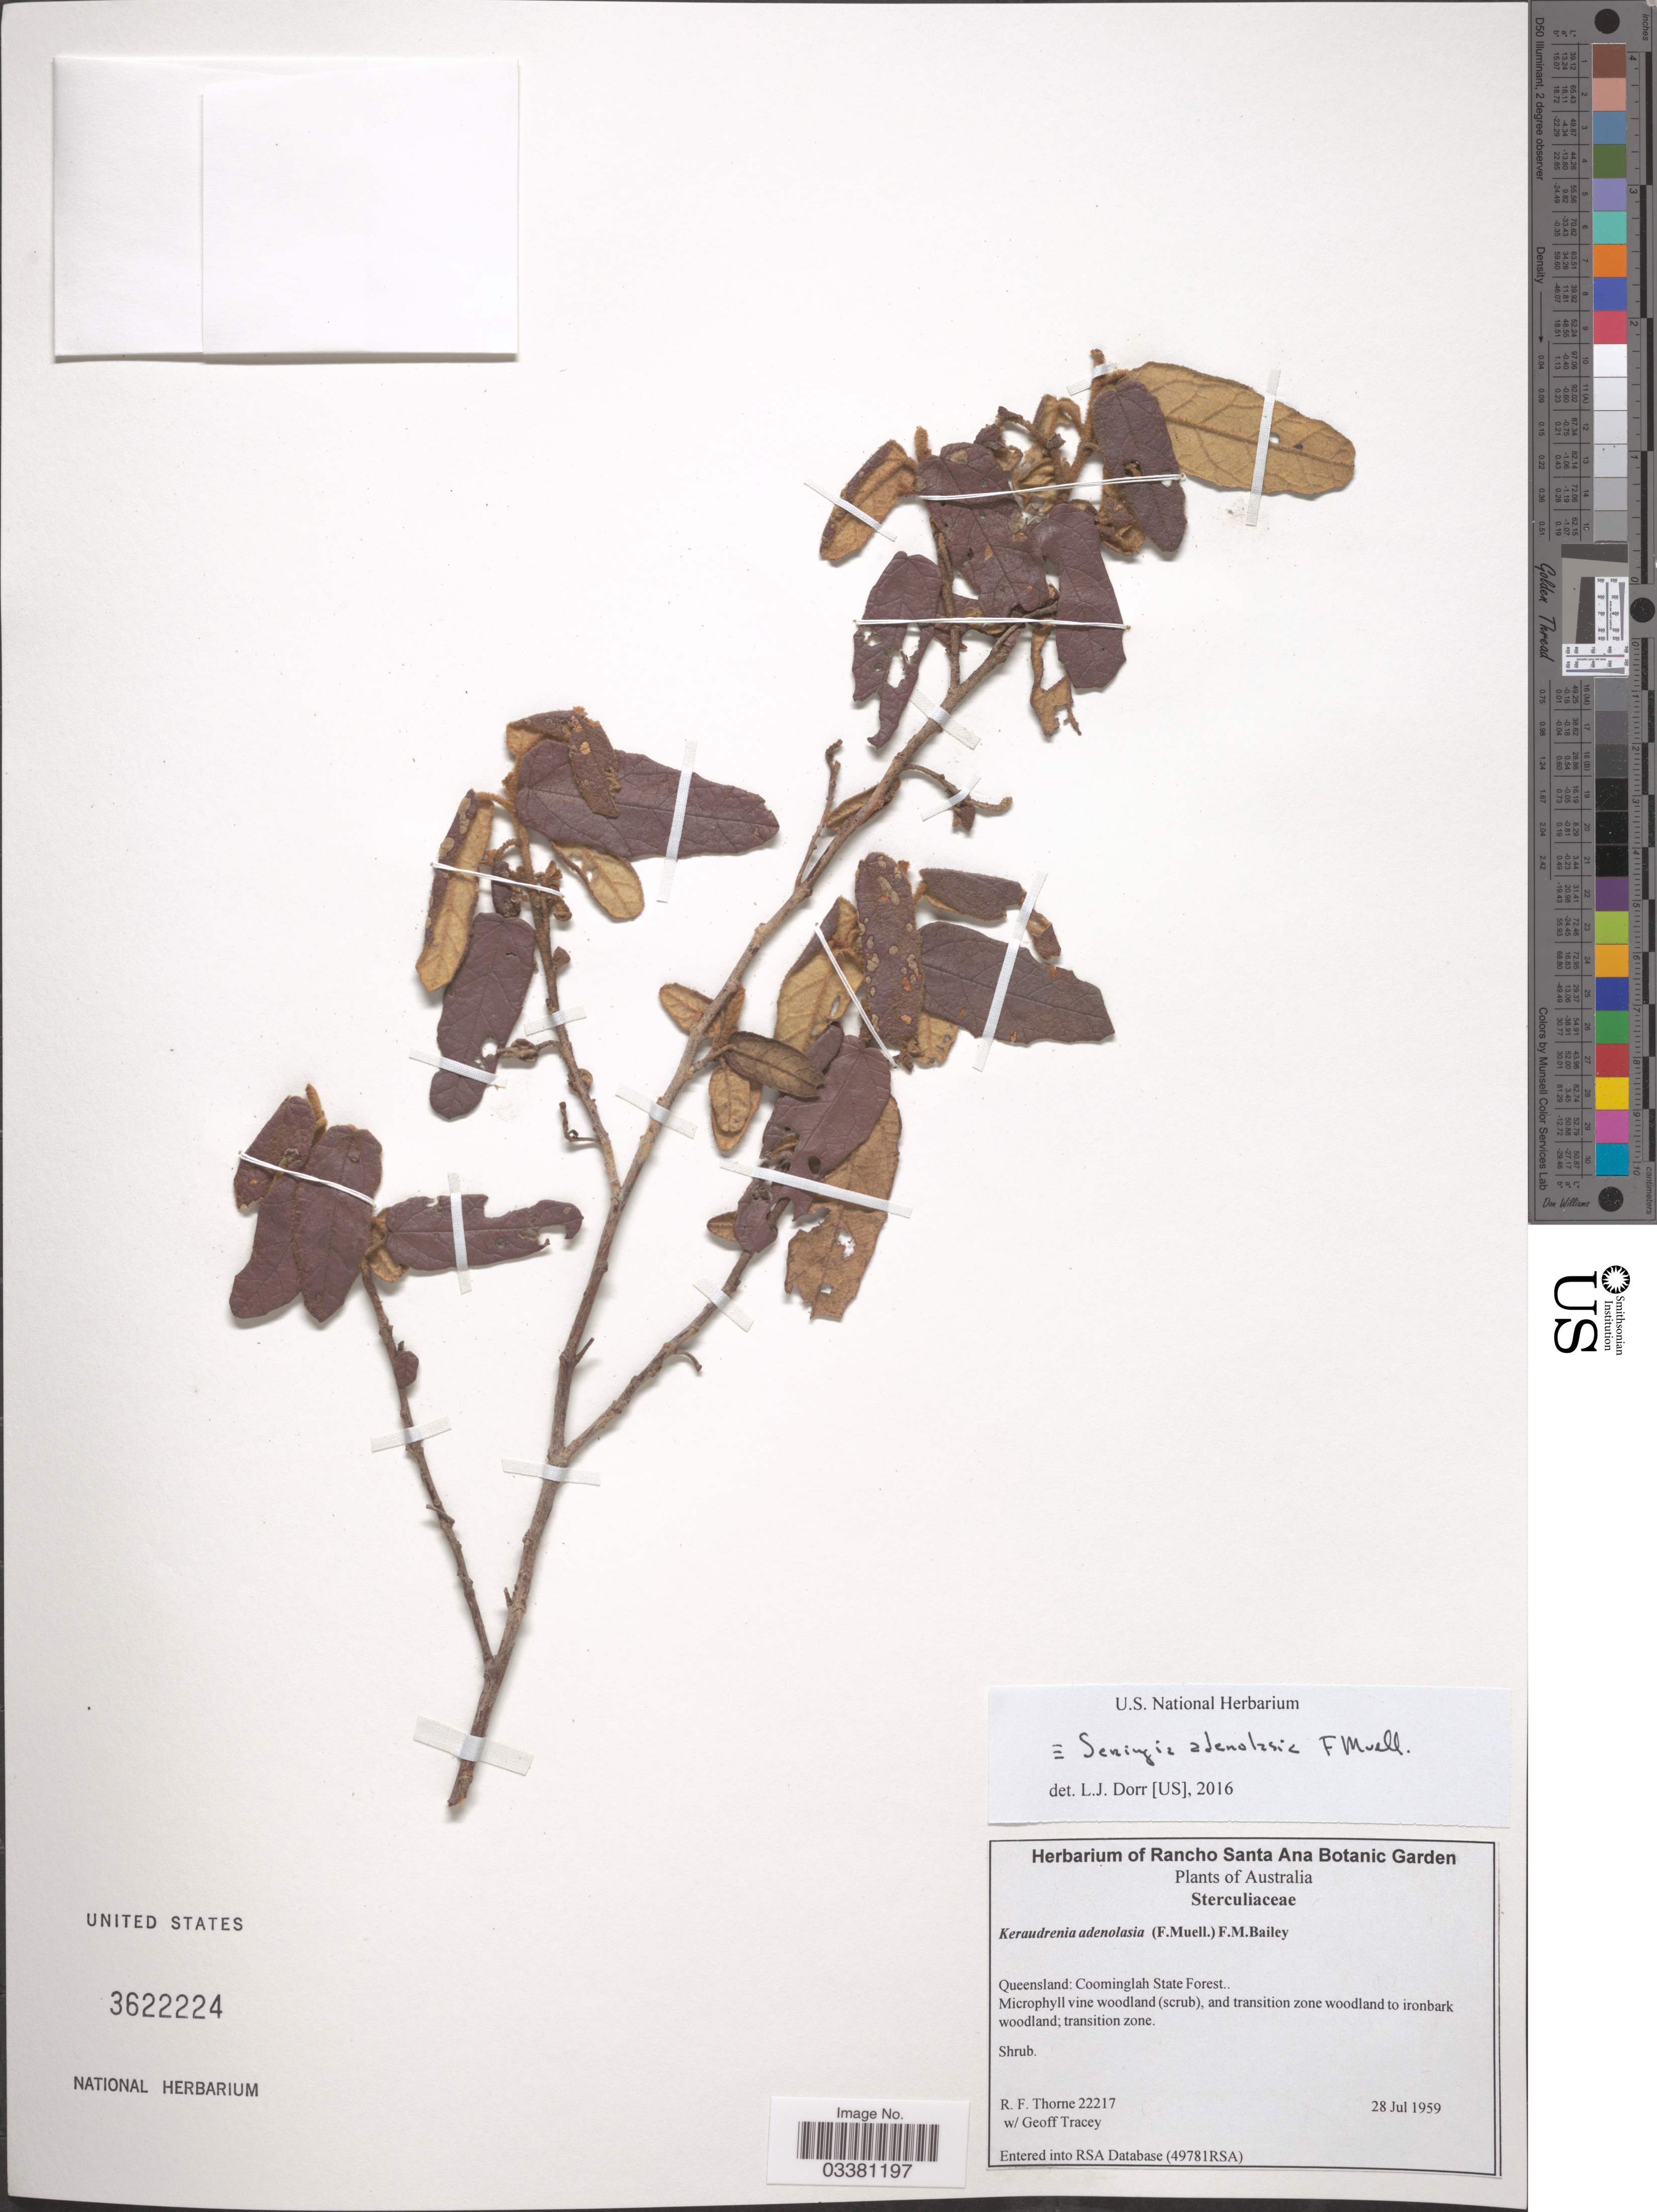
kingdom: Plantae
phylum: Tracheophyta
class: Magnoliopsida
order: Malvales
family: Malvaceae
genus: Seringia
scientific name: Seringia adenolasia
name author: F. Muell.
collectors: R. Thorne & G. Tracey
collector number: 22217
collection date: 1959-07-28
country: Australia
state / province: Queensland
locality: Coominglah State Forest. Microphyll vine woodland (scrub), and transition zone woodland to ironbark woodland; transition zone.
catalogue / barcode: US 3622224